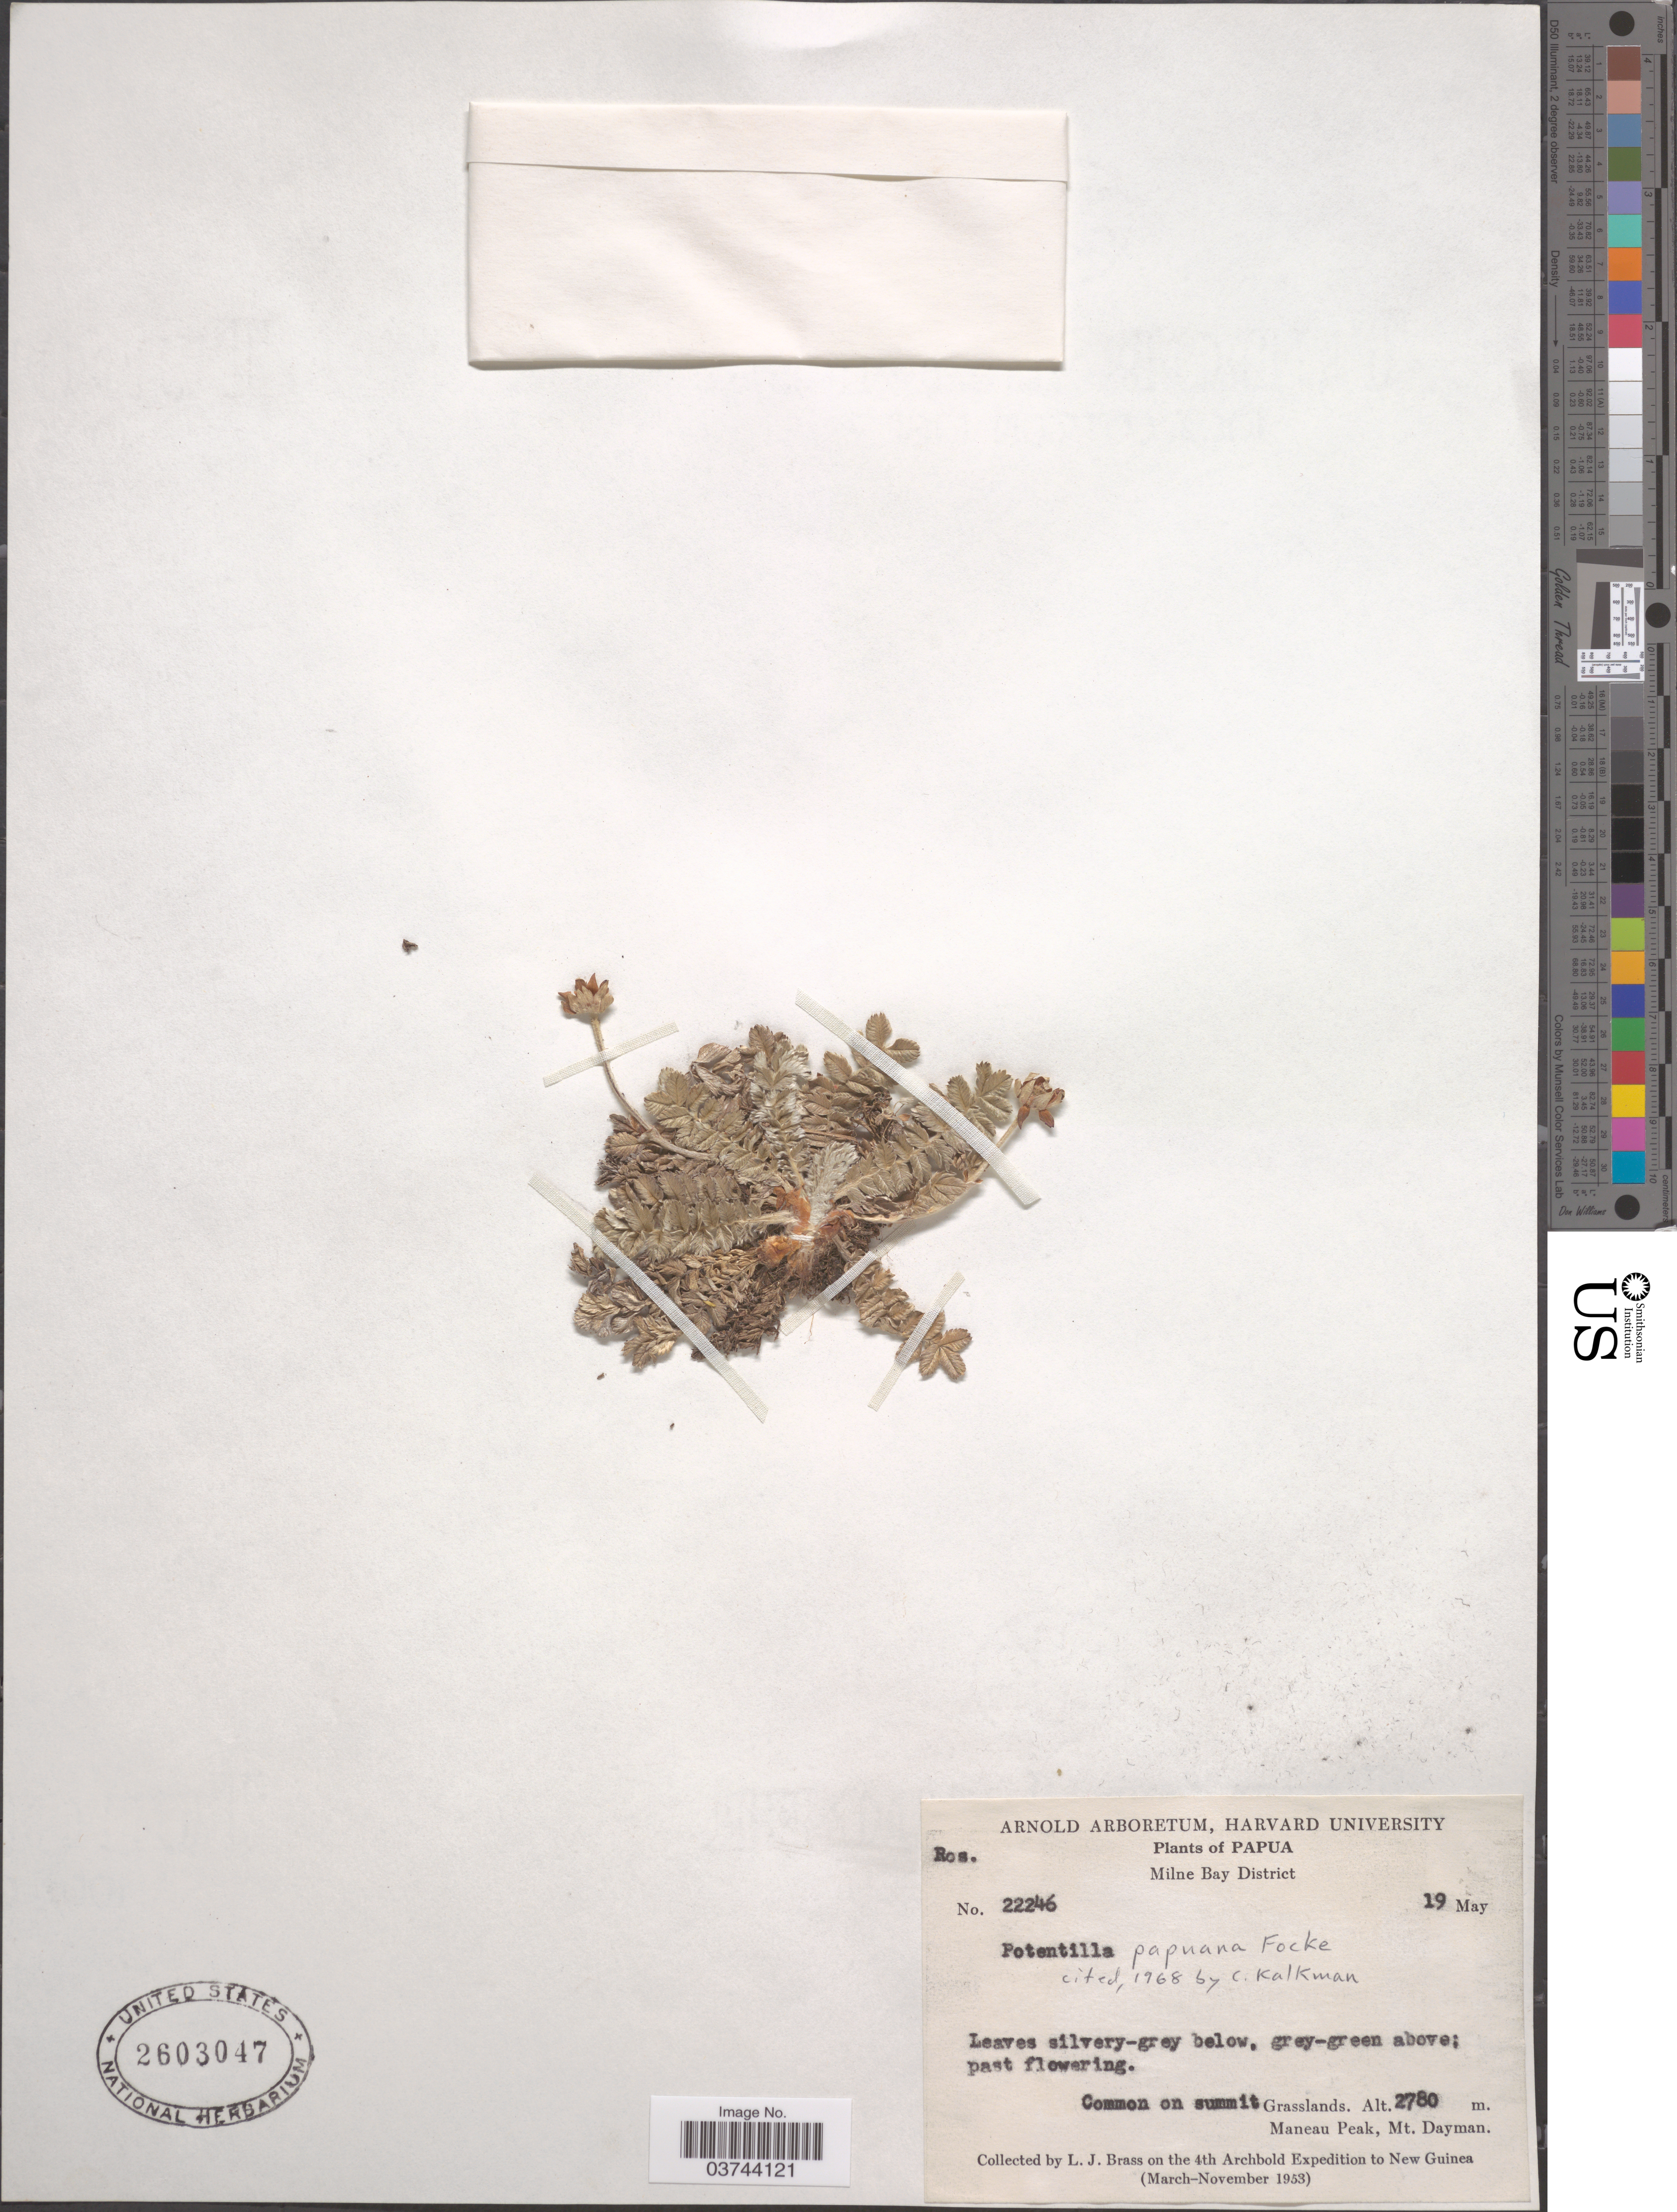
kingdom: Plantae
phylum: Tracheophyta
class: Magnoliopsida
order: Rosales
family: Rosaceae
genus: Potentilla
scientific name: Potentilla papuana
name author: Focke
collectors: L. J. Brass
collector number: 22246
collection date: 1953-05-19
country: Papua New Guinea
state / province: Milne Bay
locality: Papua. Milne Bay District. Common on summit Grasslands. Maneau Peak, Mt. Dayman. New Guinea.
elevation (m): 2780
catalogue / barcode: US 2603047